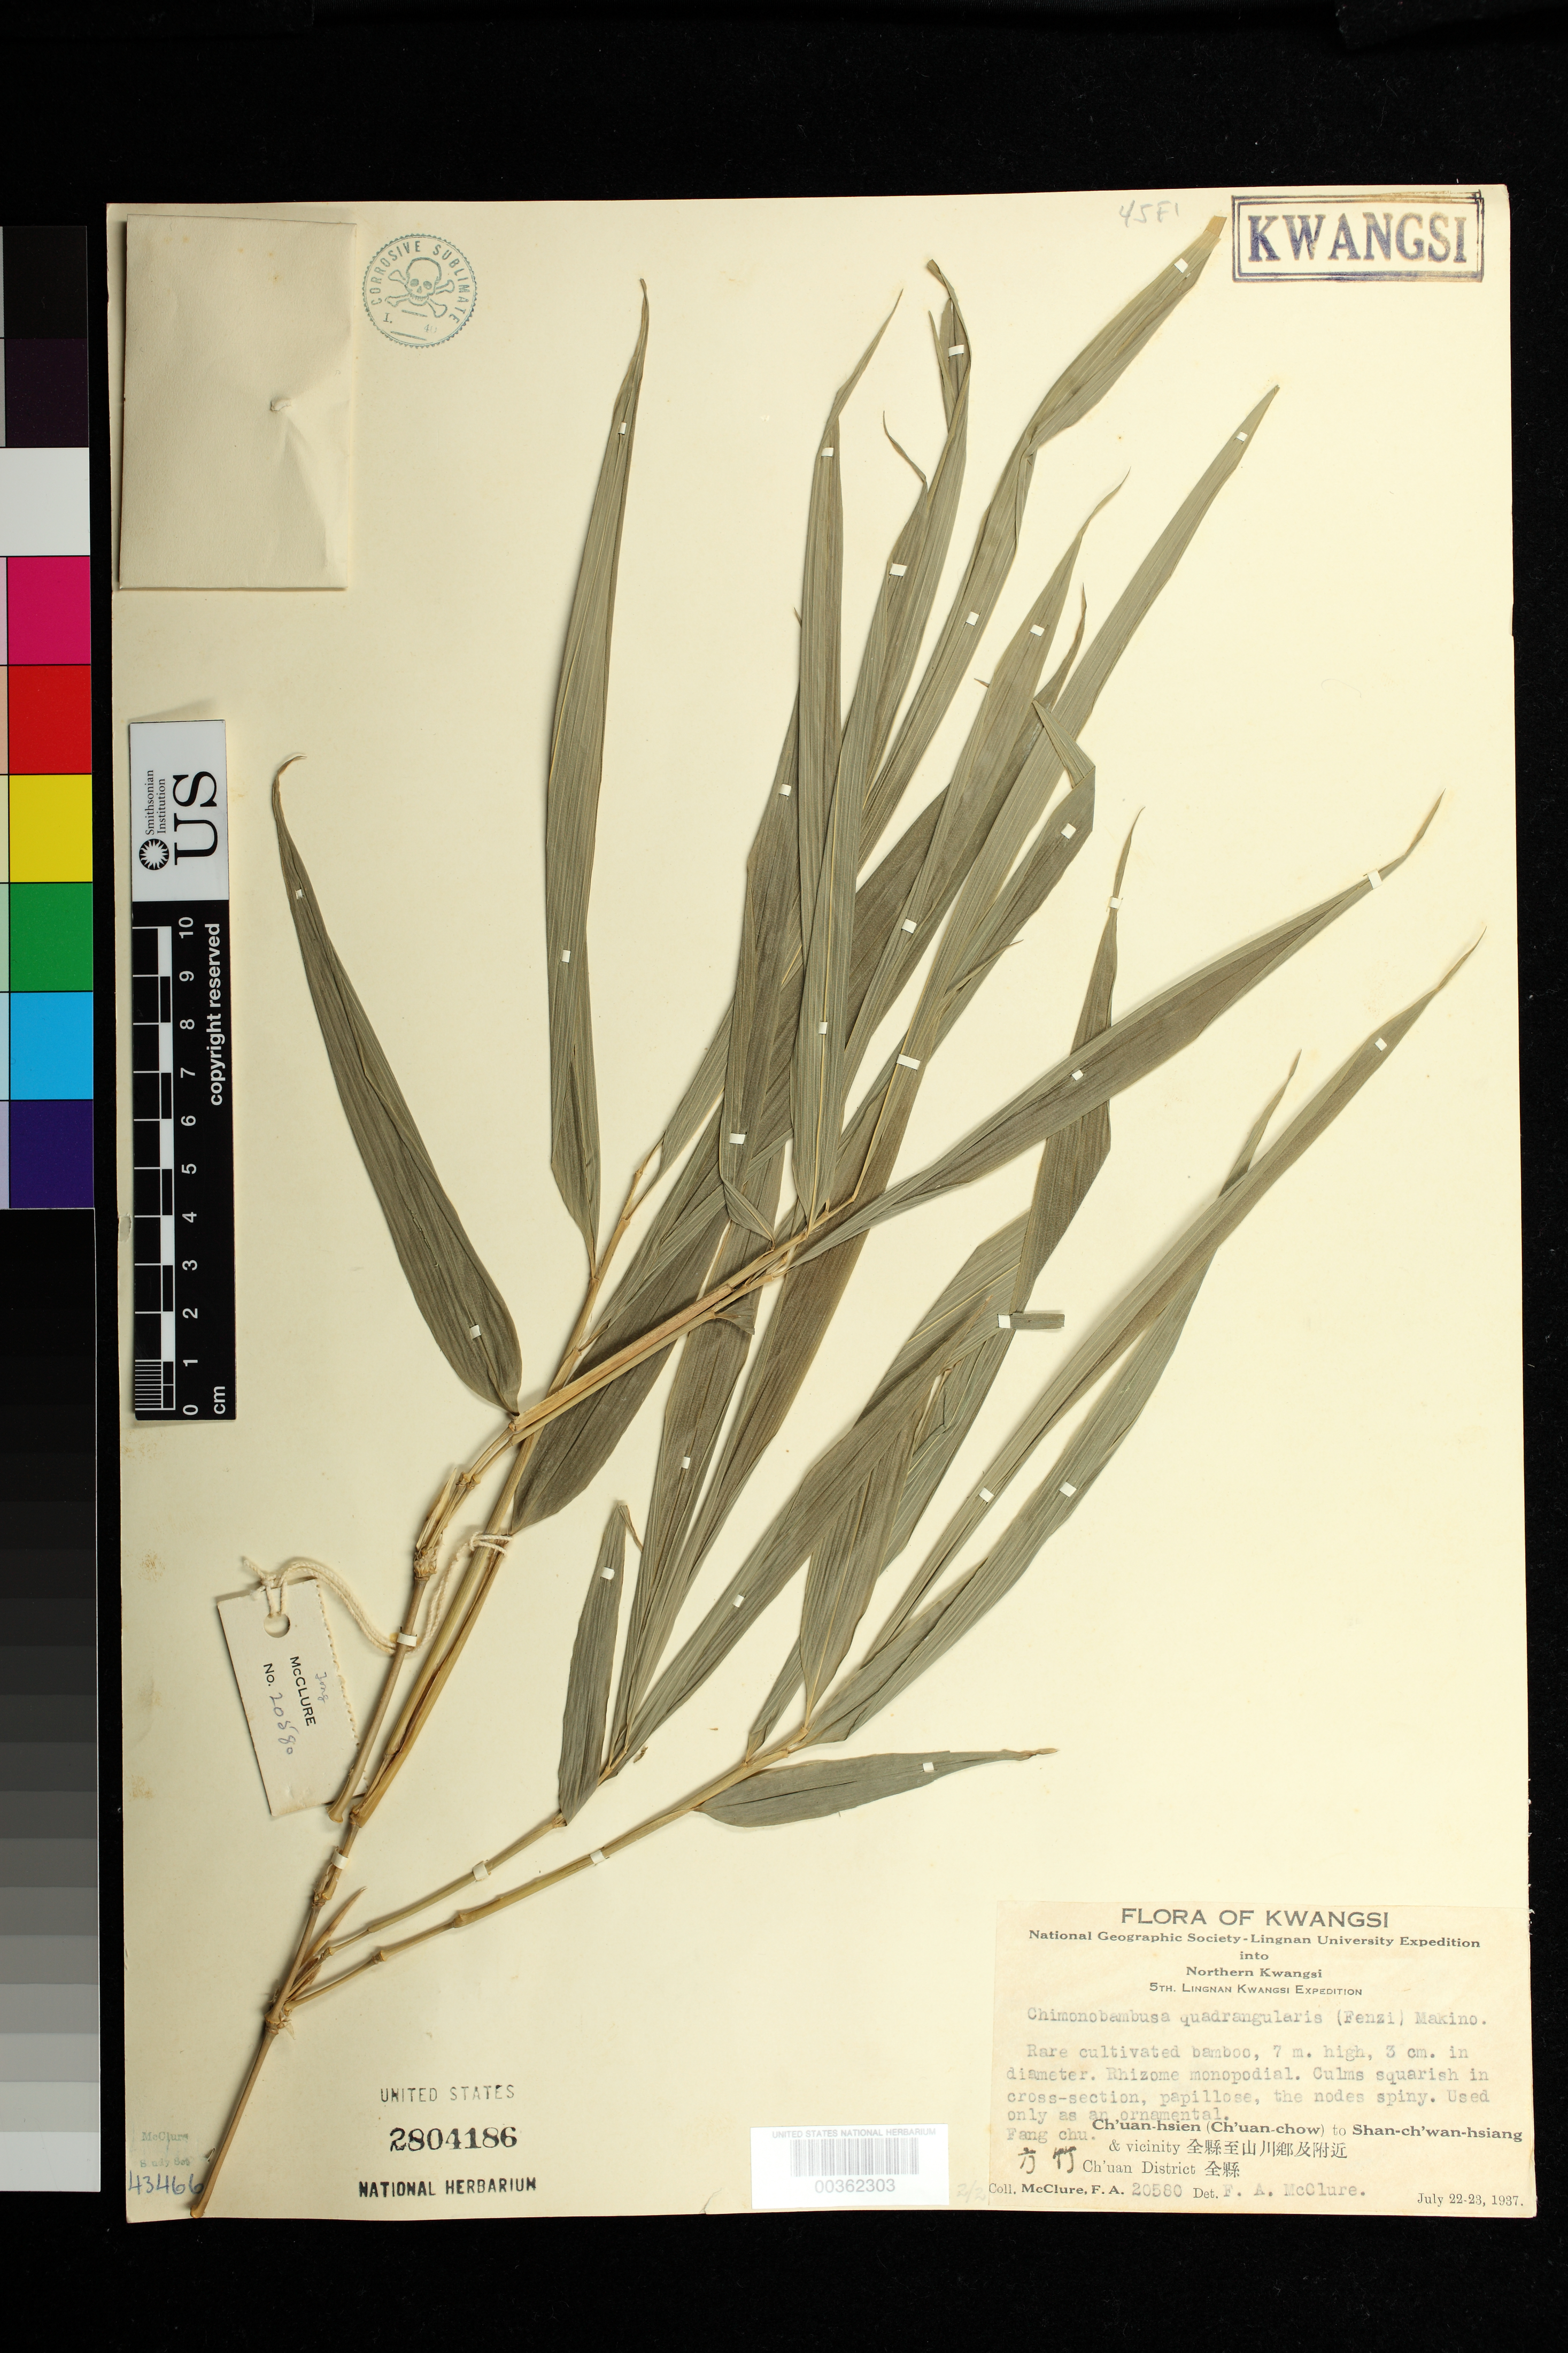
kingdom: Plantae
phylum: Tracheophyta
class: Liliopsida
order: Poales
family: Poaceae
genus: Chimonobambusa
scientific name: Chimonobambusa quadrangularis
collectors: F. A. McClure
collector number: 20580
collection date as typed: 22 Jul 1937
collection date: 1937-07-22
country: China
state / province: Jiangxi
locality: Ch'uan-hsien, shan-ch'wan-hsiang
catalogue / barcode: US 2804186